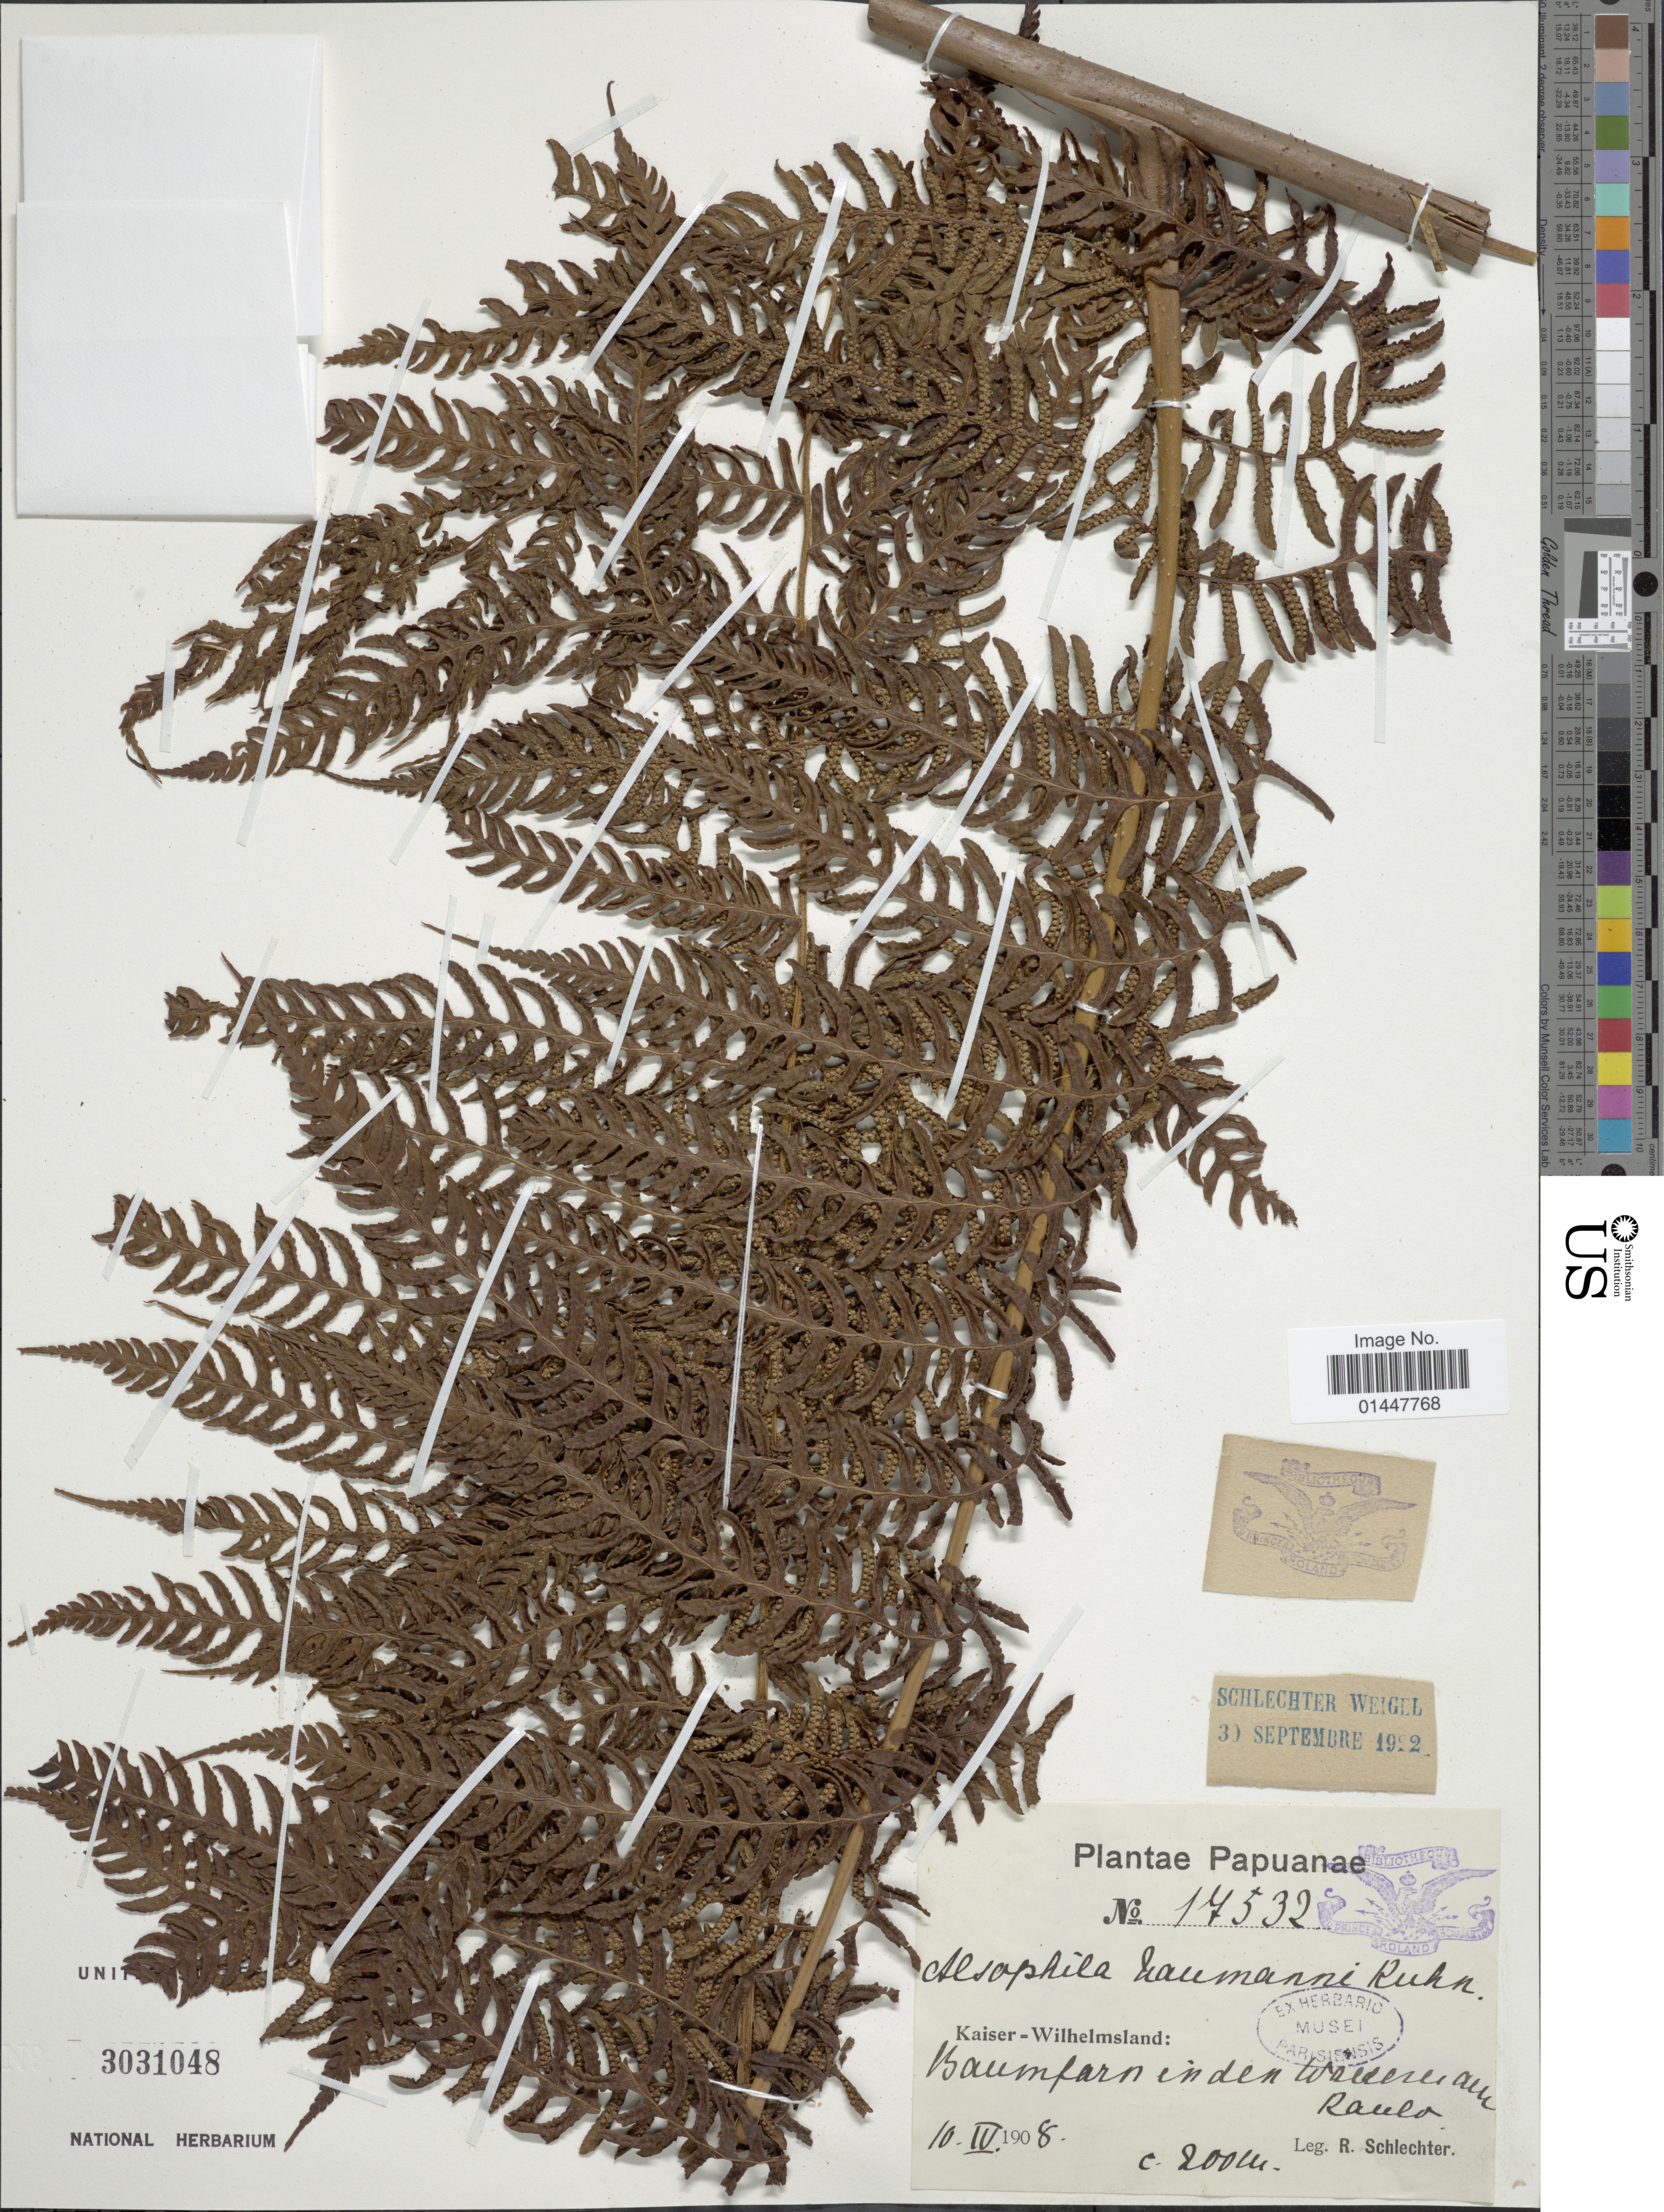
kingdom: Plantae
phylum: Tracheophyta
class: Polypodiopsida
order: Cyatheales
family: Cyatheaceae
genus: Sphaeropteris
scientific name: Sphaeropteris lunulata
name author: (Forst.) R.M. Tryon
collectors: F. R. R. Schlechter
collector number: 17532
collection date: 1908-04-10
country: Papua New Guinea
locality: Papua, Kaiser-Wilhelmsland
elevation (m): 200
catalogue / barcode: US 3031048